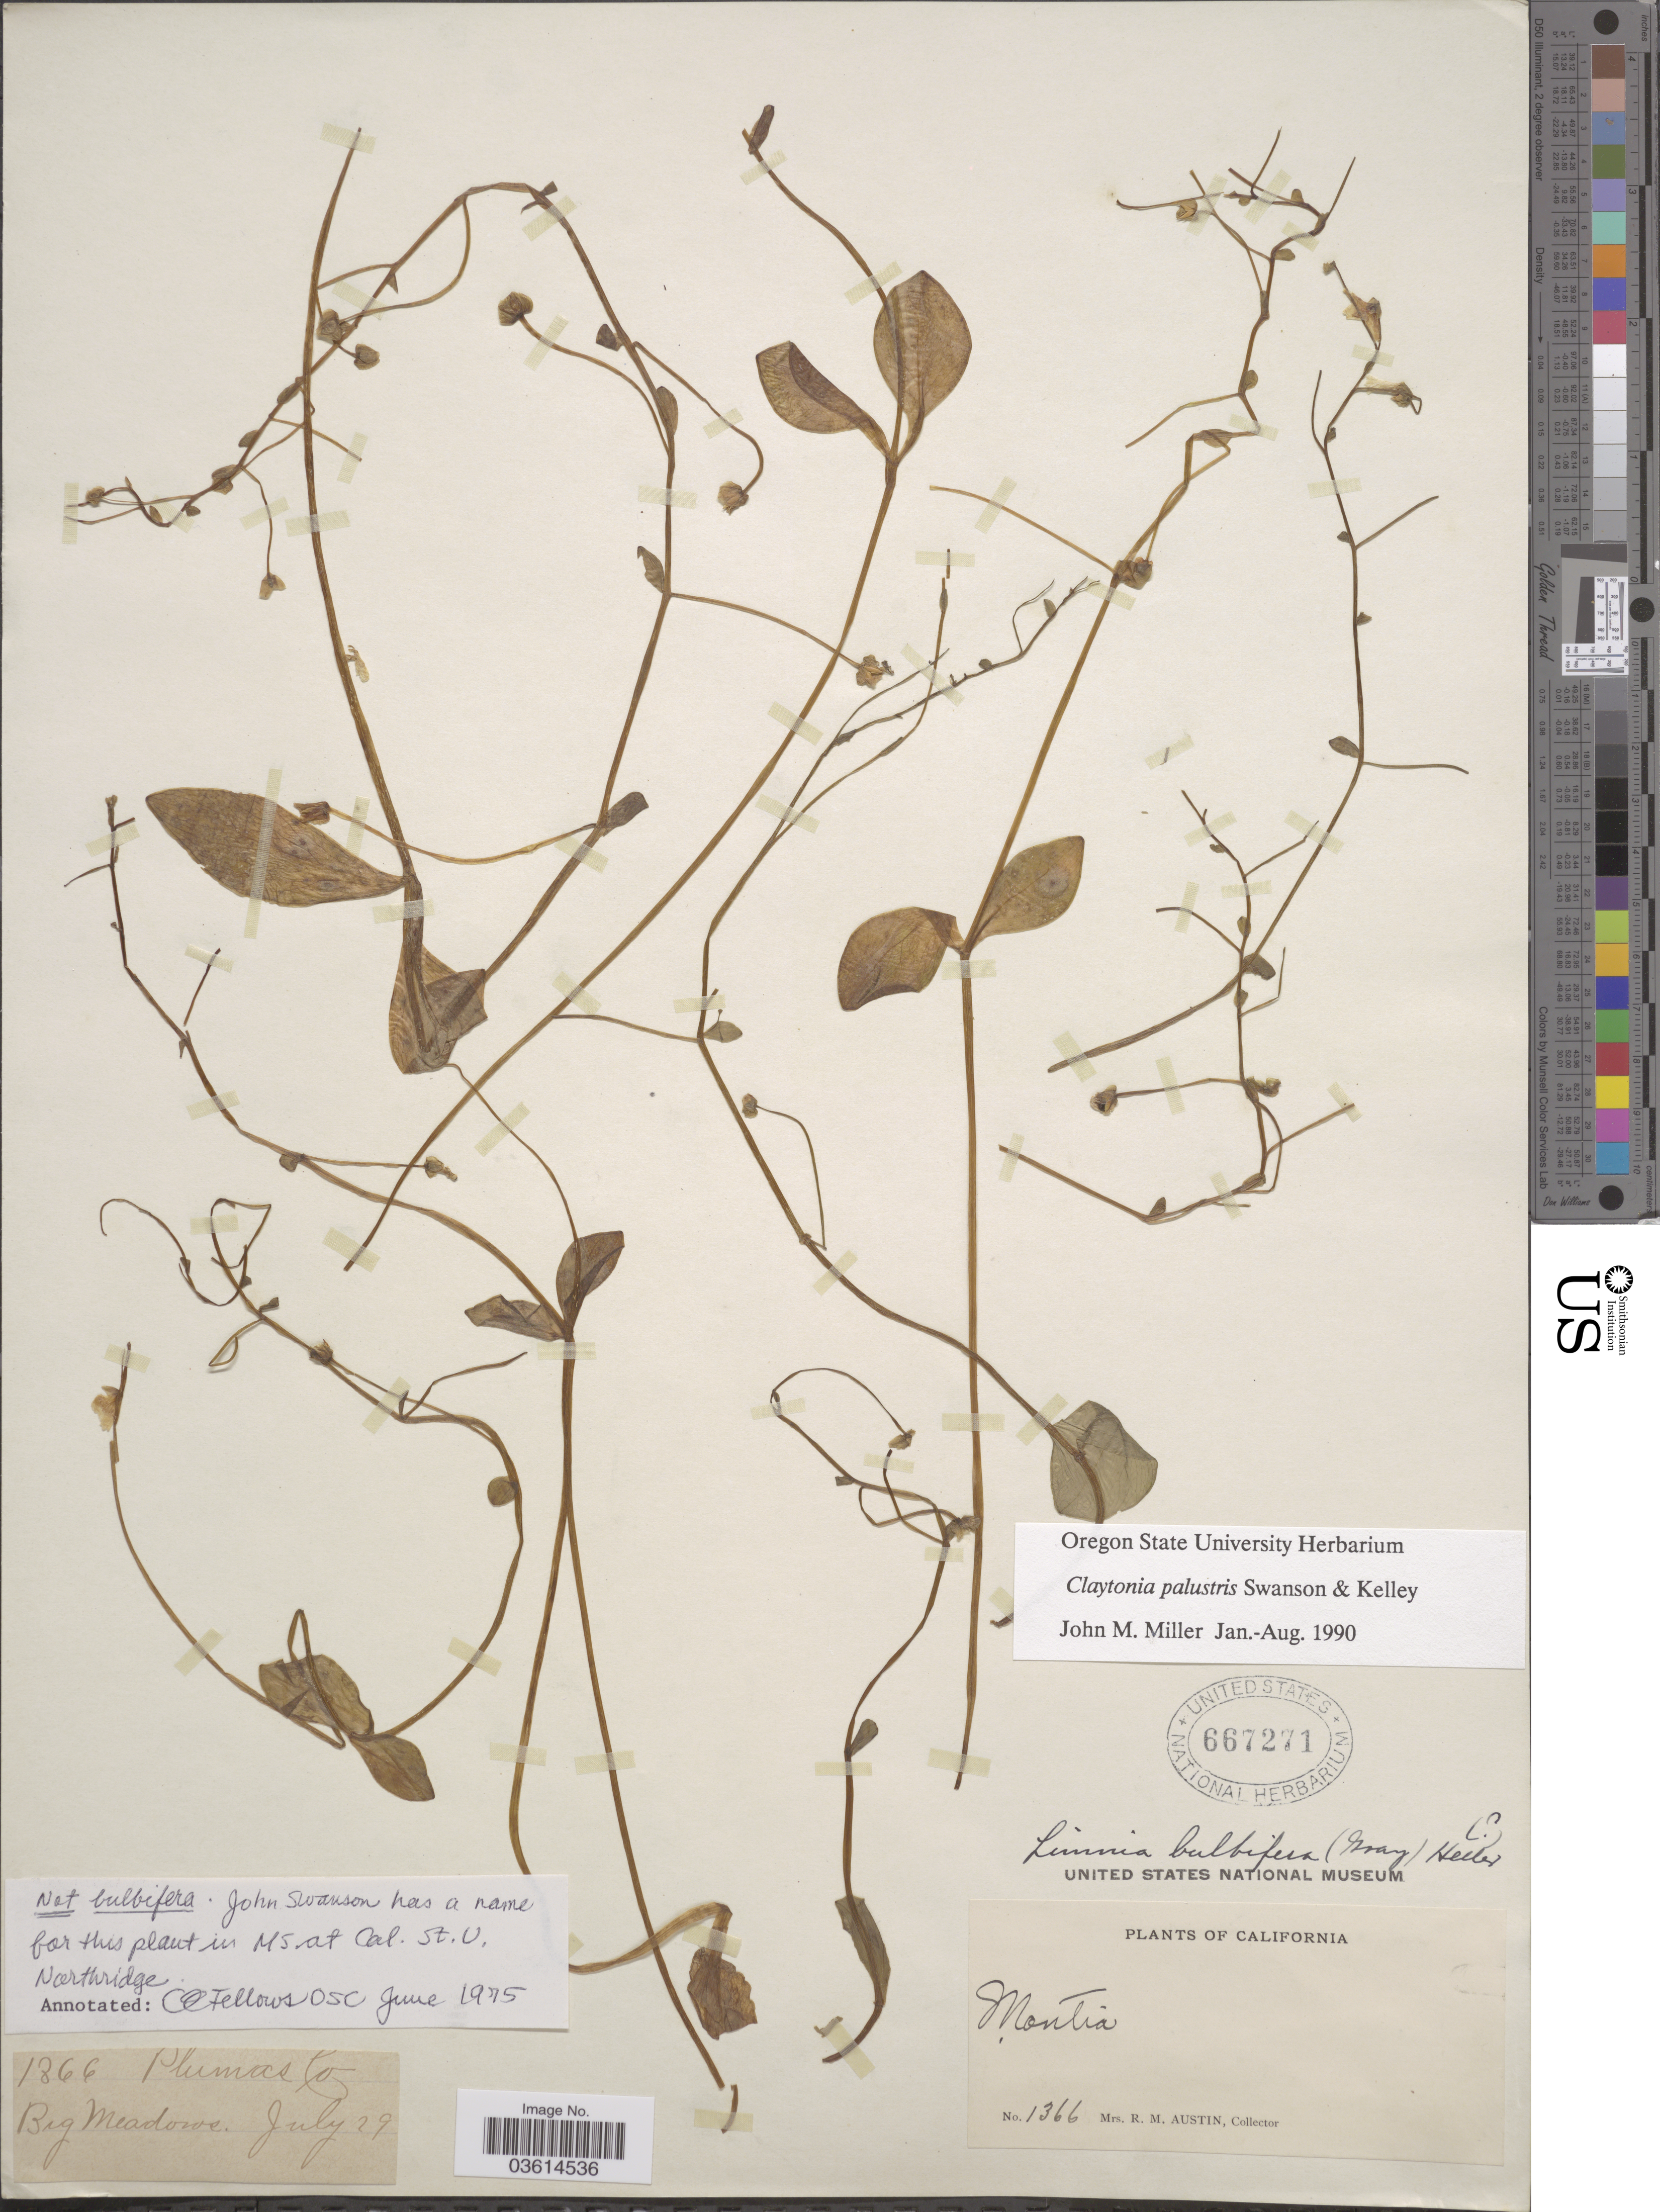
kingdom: Plantae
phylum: Tracheophyta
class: Magnoliopsida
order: Caryophyllales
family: Montiaceae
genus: Claytonia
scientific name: Claytonia palustris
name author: Swanson & Kelley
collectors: R. Austin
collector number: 1366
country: United States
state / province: California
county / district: Plumas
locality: Plumas Co. Big Meadows.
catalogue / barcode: US 667271